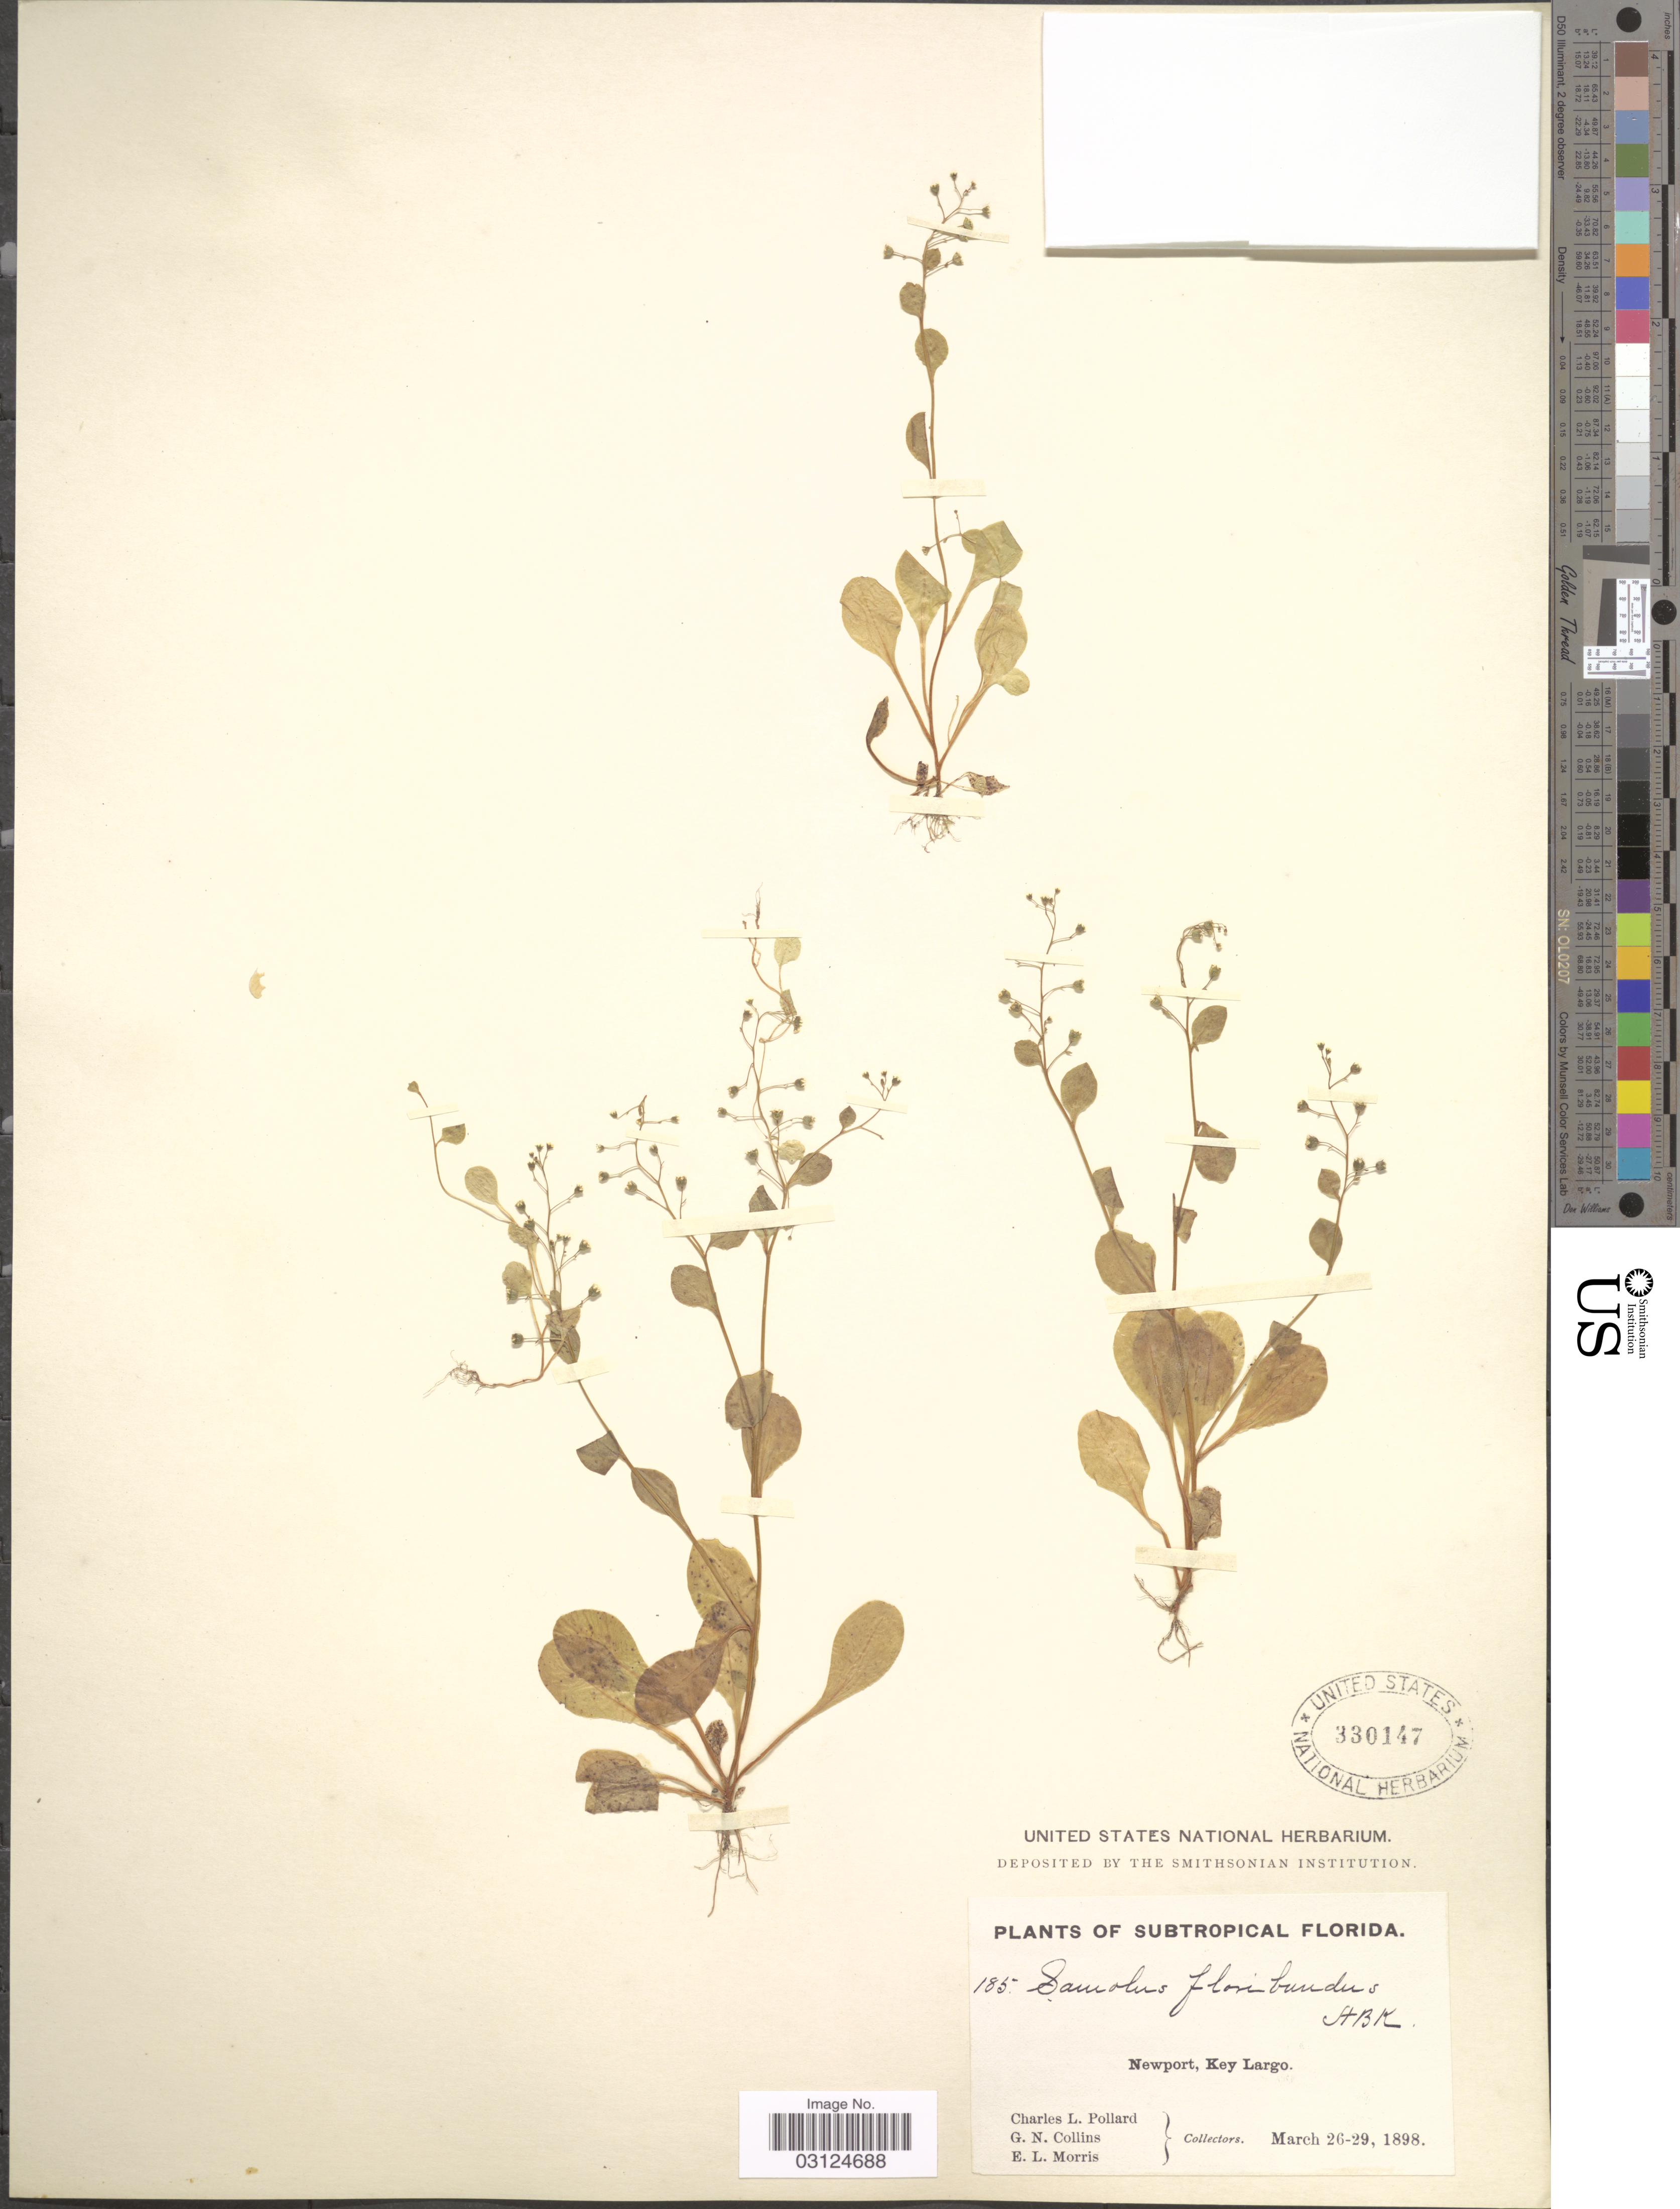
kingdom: Plantae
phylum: Tracheophyta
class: Magnoliopsida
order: Ericales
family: Primulaceae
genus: Samolus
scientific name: Samolus parviflorus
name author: Raf.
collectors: C. L. Pollard, G. Collins & E. Morris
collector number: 185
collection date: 1898-03-26/1898-03-29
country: United States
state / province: Florida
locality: Subtropical Florida. Newport, Key Largo.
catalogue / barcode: US 330147